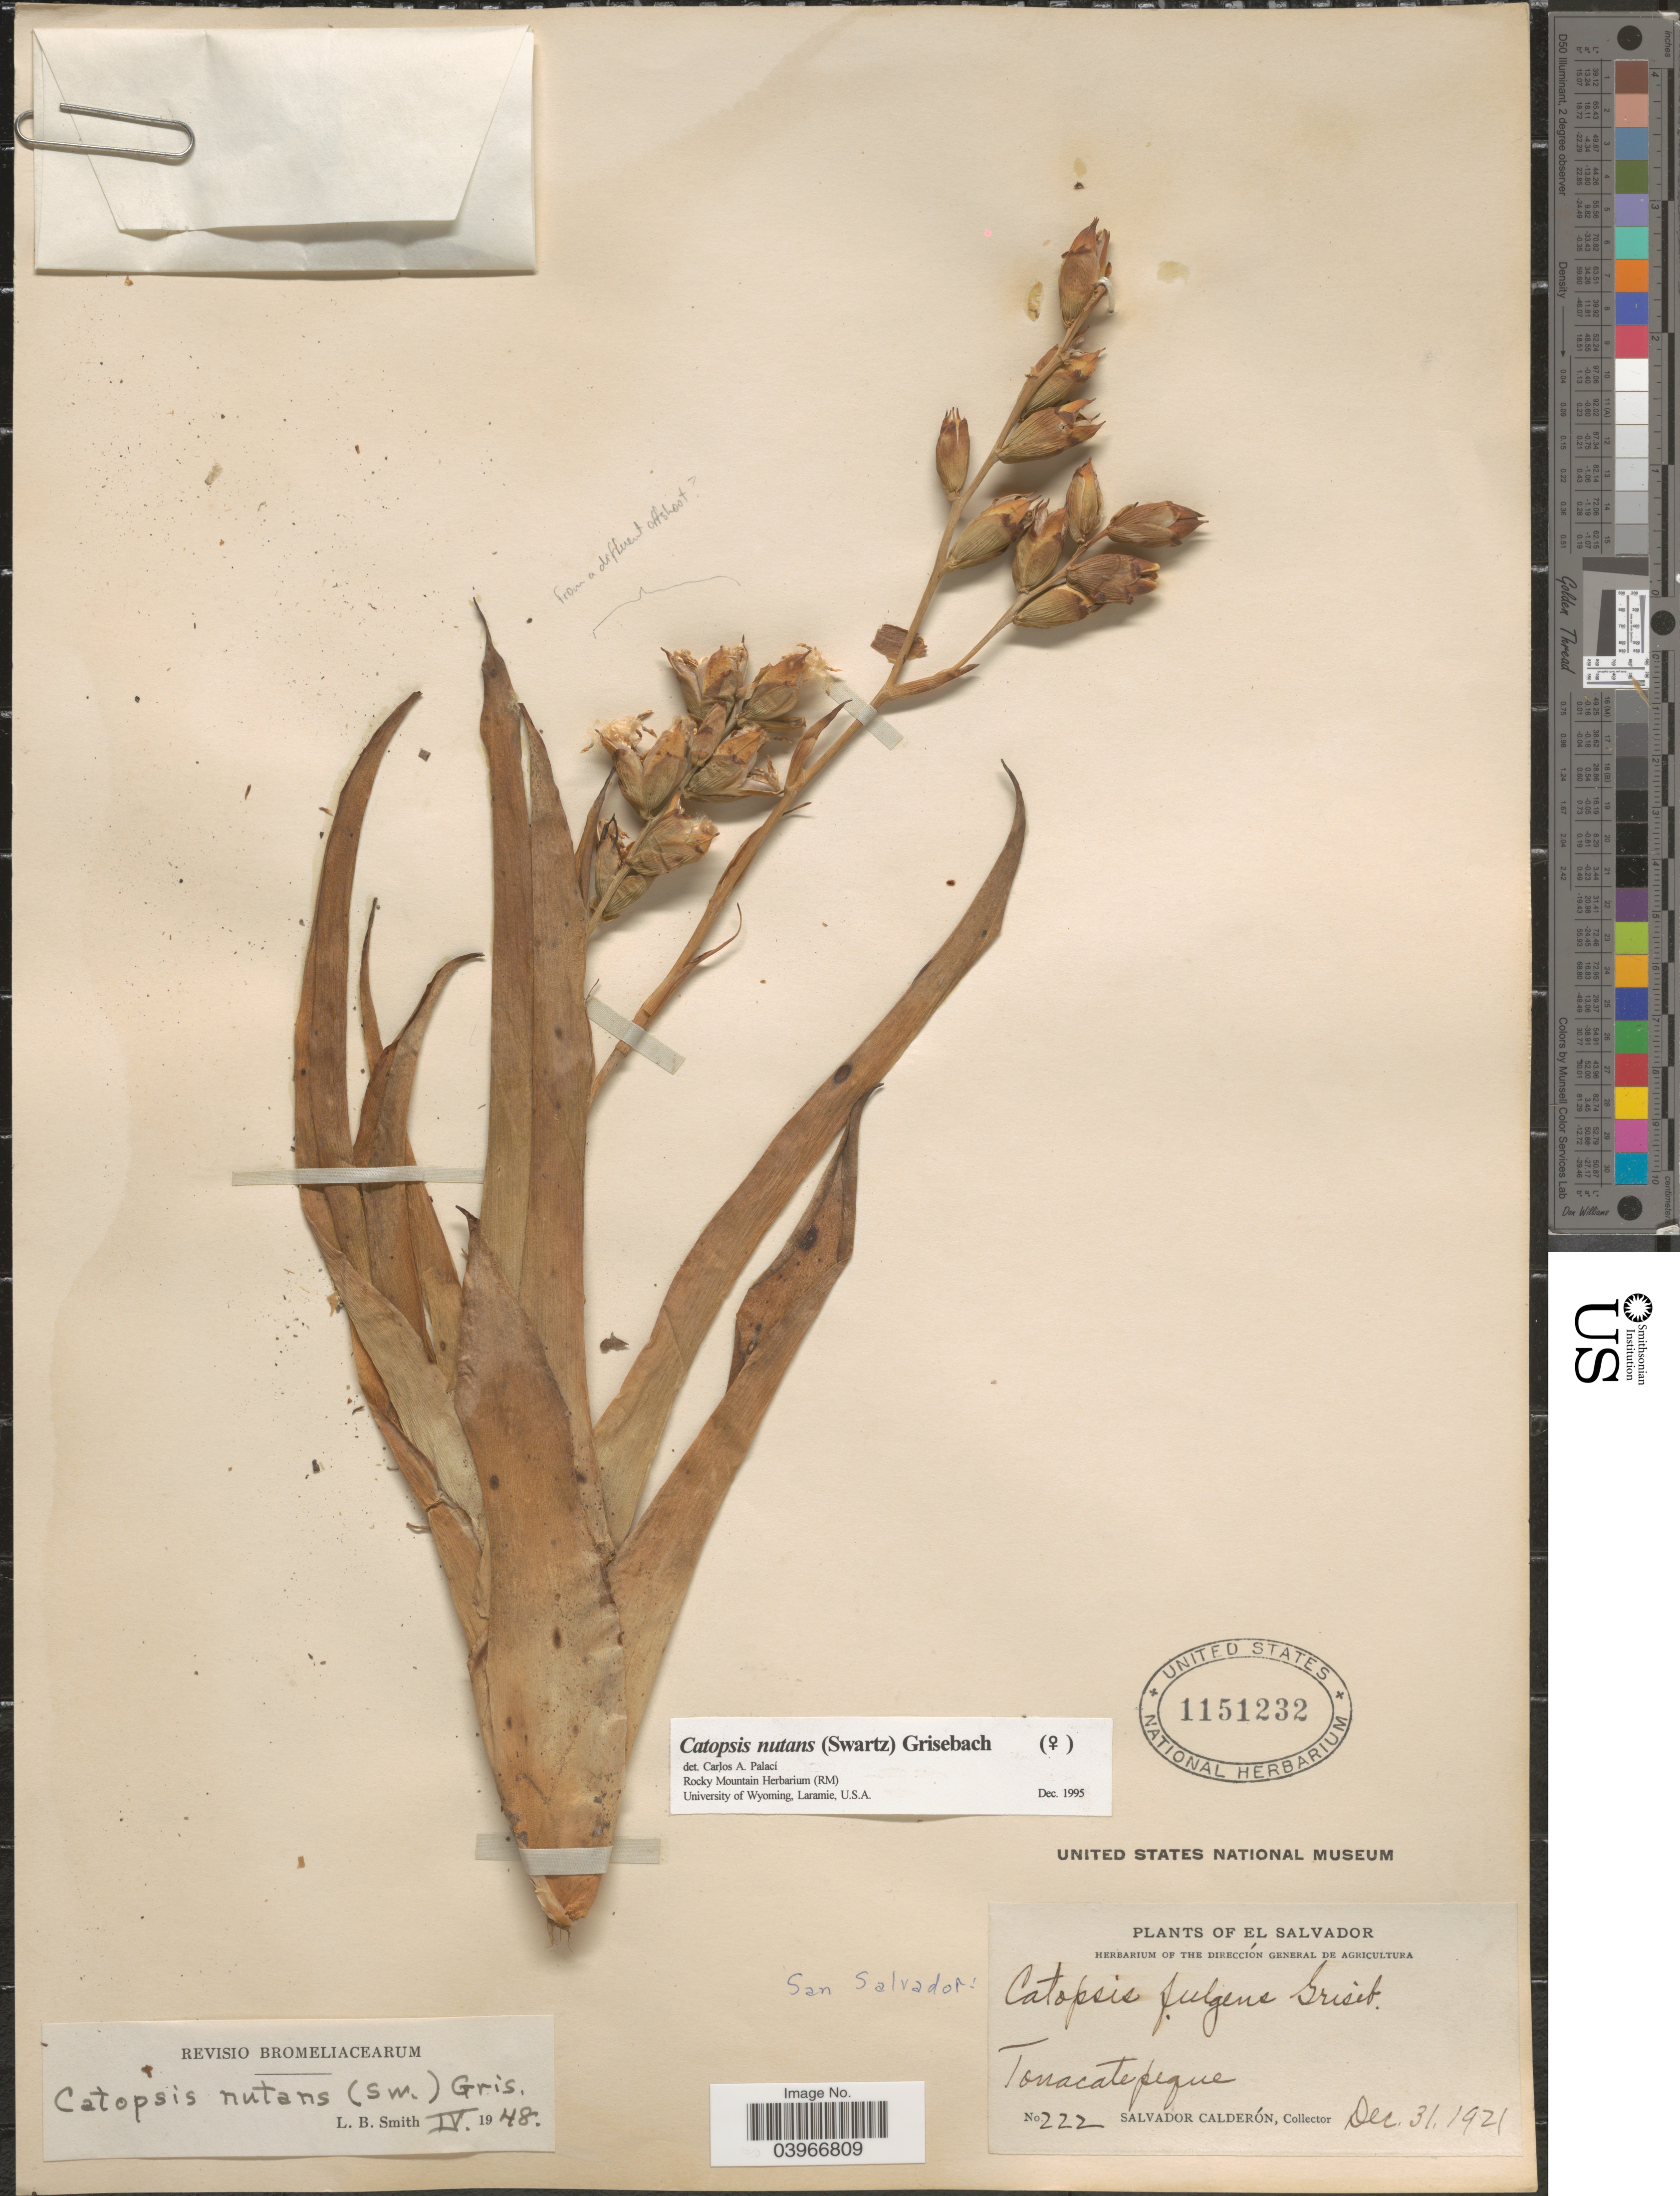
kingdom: Plantae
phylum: Tracheophyta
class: Liliopsida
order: Poales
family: Bromeliaceae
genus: Catopsis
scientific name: Catopsis nutans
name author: (Sw.) Griseb.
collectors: S. Calderón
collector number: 222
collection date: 1921-12-31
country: El Salvador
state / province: San Salvador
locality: Tonacatepeque.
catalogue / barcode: US 1151232